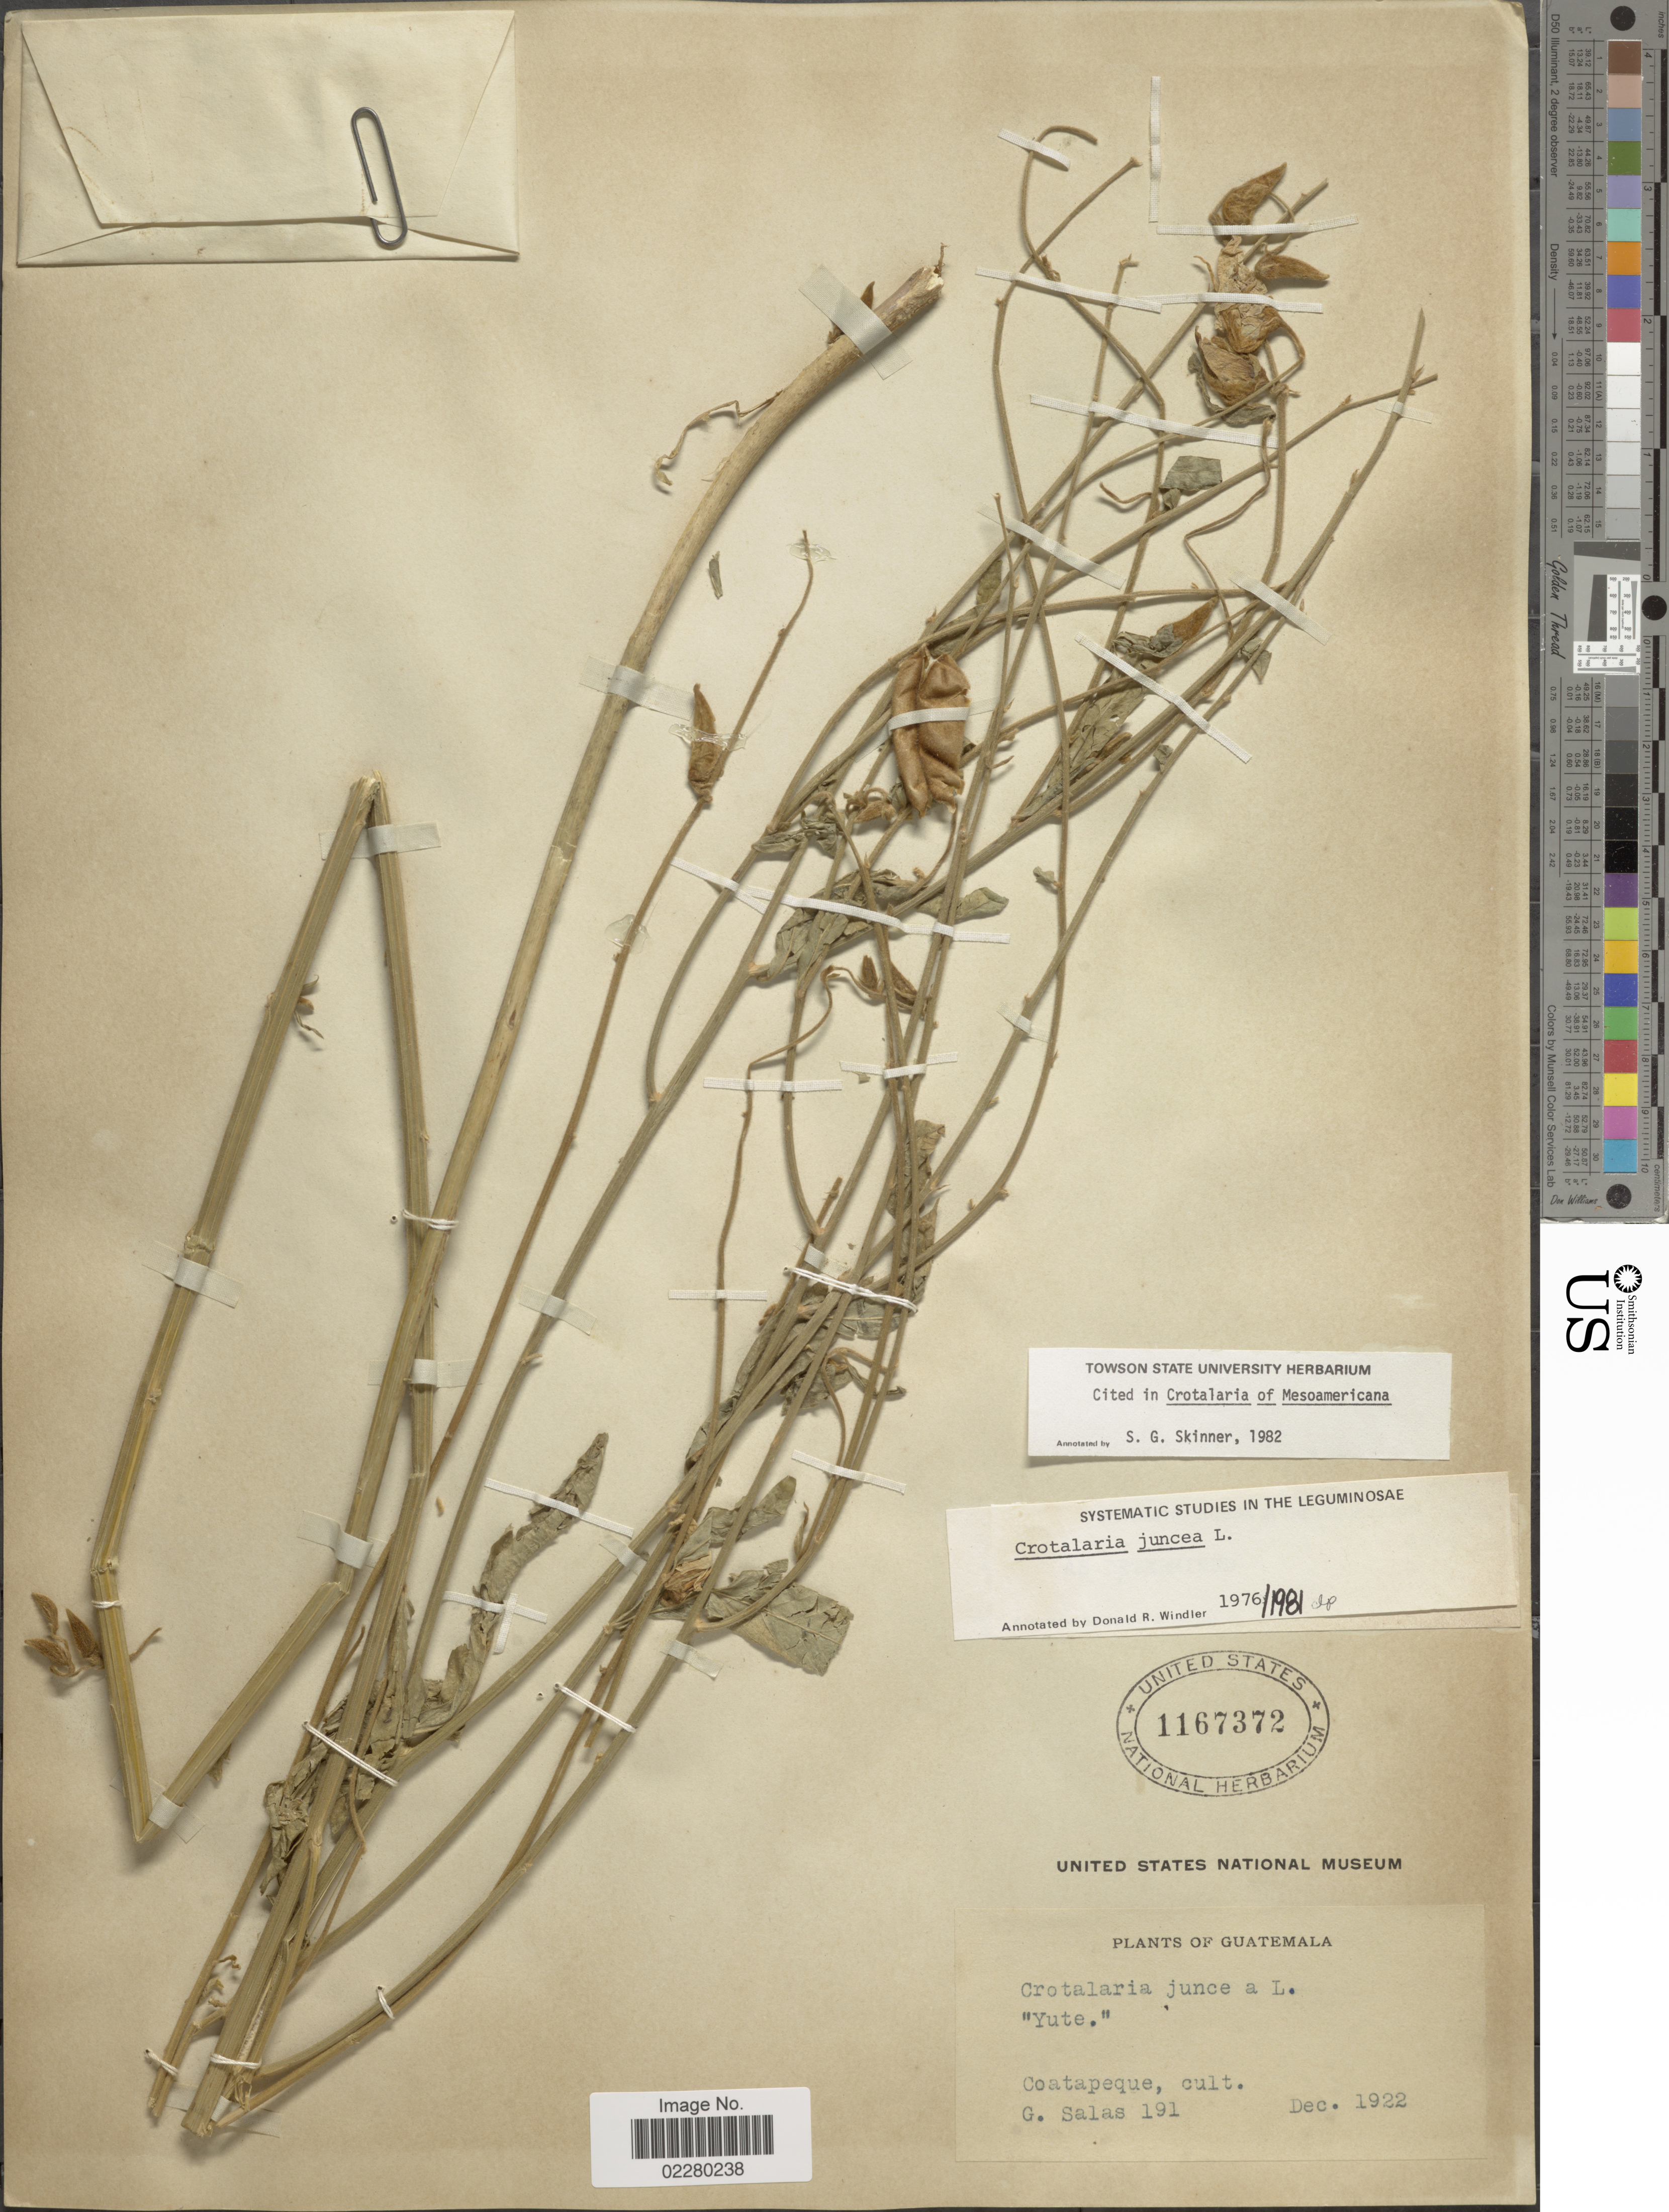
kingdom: Plantae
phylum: Tracheophyta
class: Magnoliopsida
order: Fabales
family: Fabaceae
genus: Crotalaria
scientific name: Crotalaria juncea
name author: L.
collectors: G. Salas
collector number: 191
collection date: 1922-12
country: Guatemala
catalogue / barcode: US 1167372